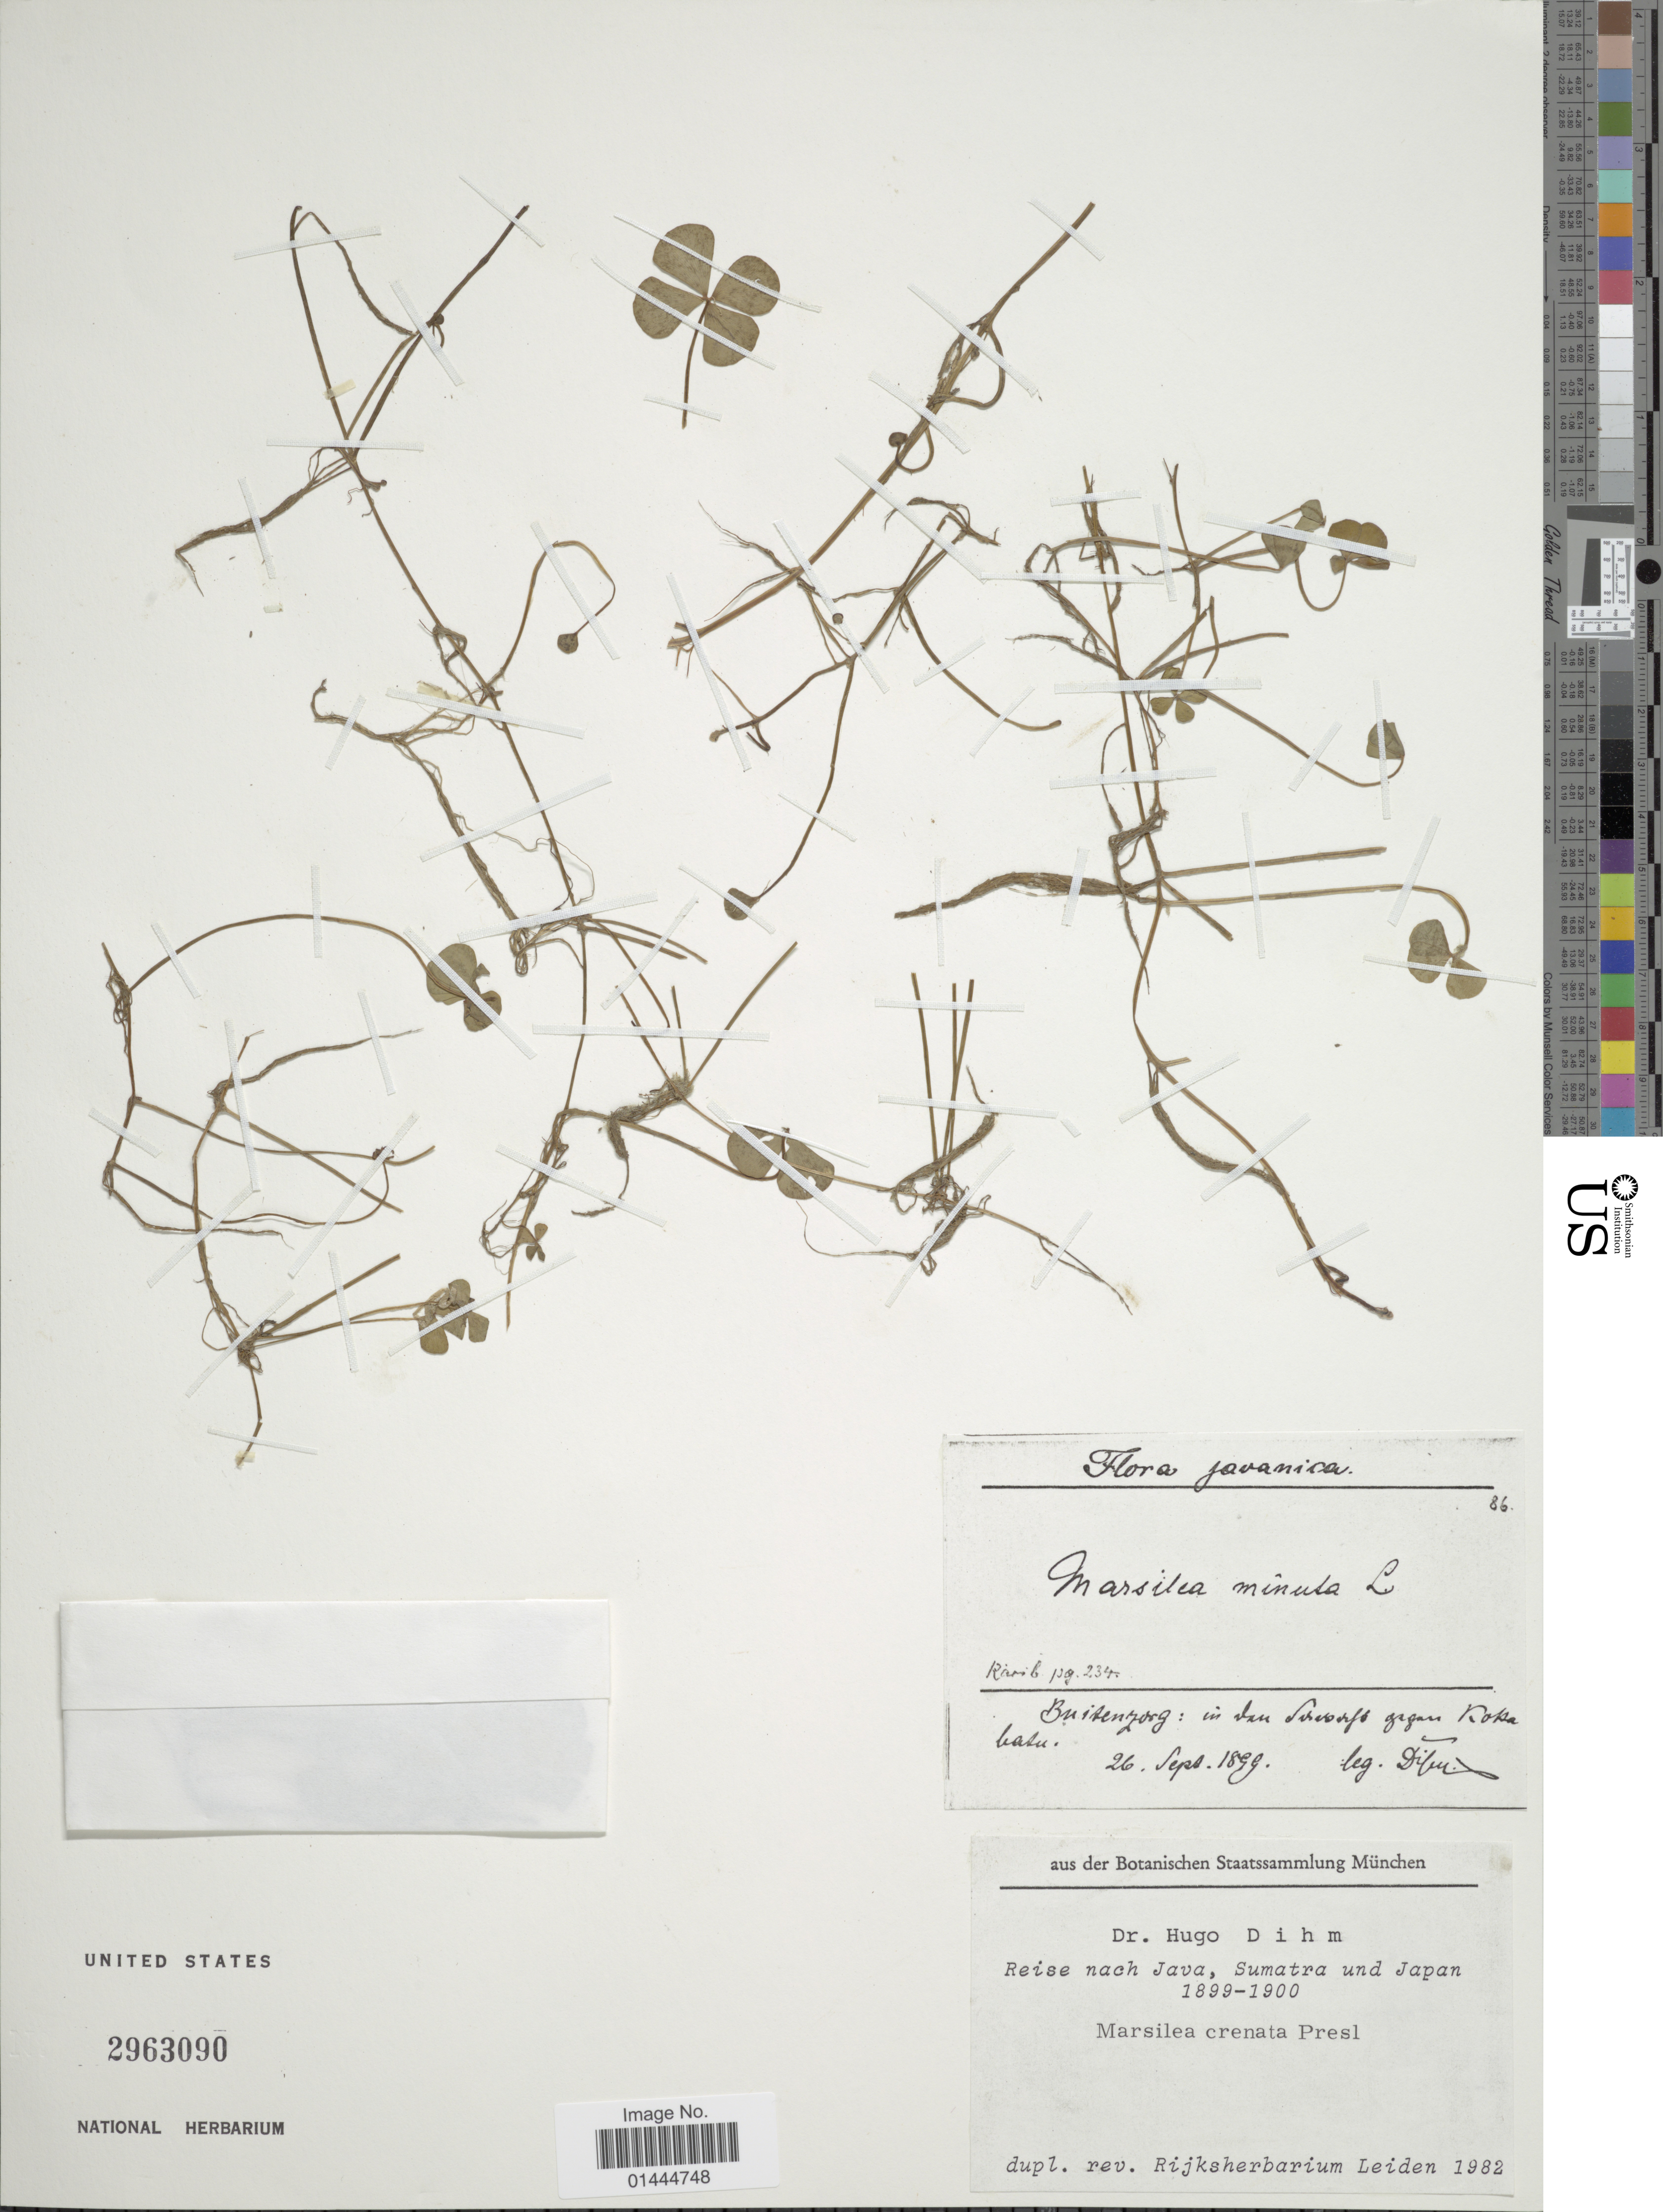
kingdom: Plantae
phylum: Tracheophyta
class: Polypodiopsida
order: Salviniales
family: Marsileaceae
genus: Marsilea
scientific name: Marsilea mutica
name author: Mett.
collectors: H. Dihm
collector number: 86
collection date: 1899-09-26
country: Indonesia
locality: Reise nach Java, Sumatra und Japan, Buitezorg: in den Sorodorpf grgan Koka Batu. [interpreted]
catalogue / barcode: US 2963090